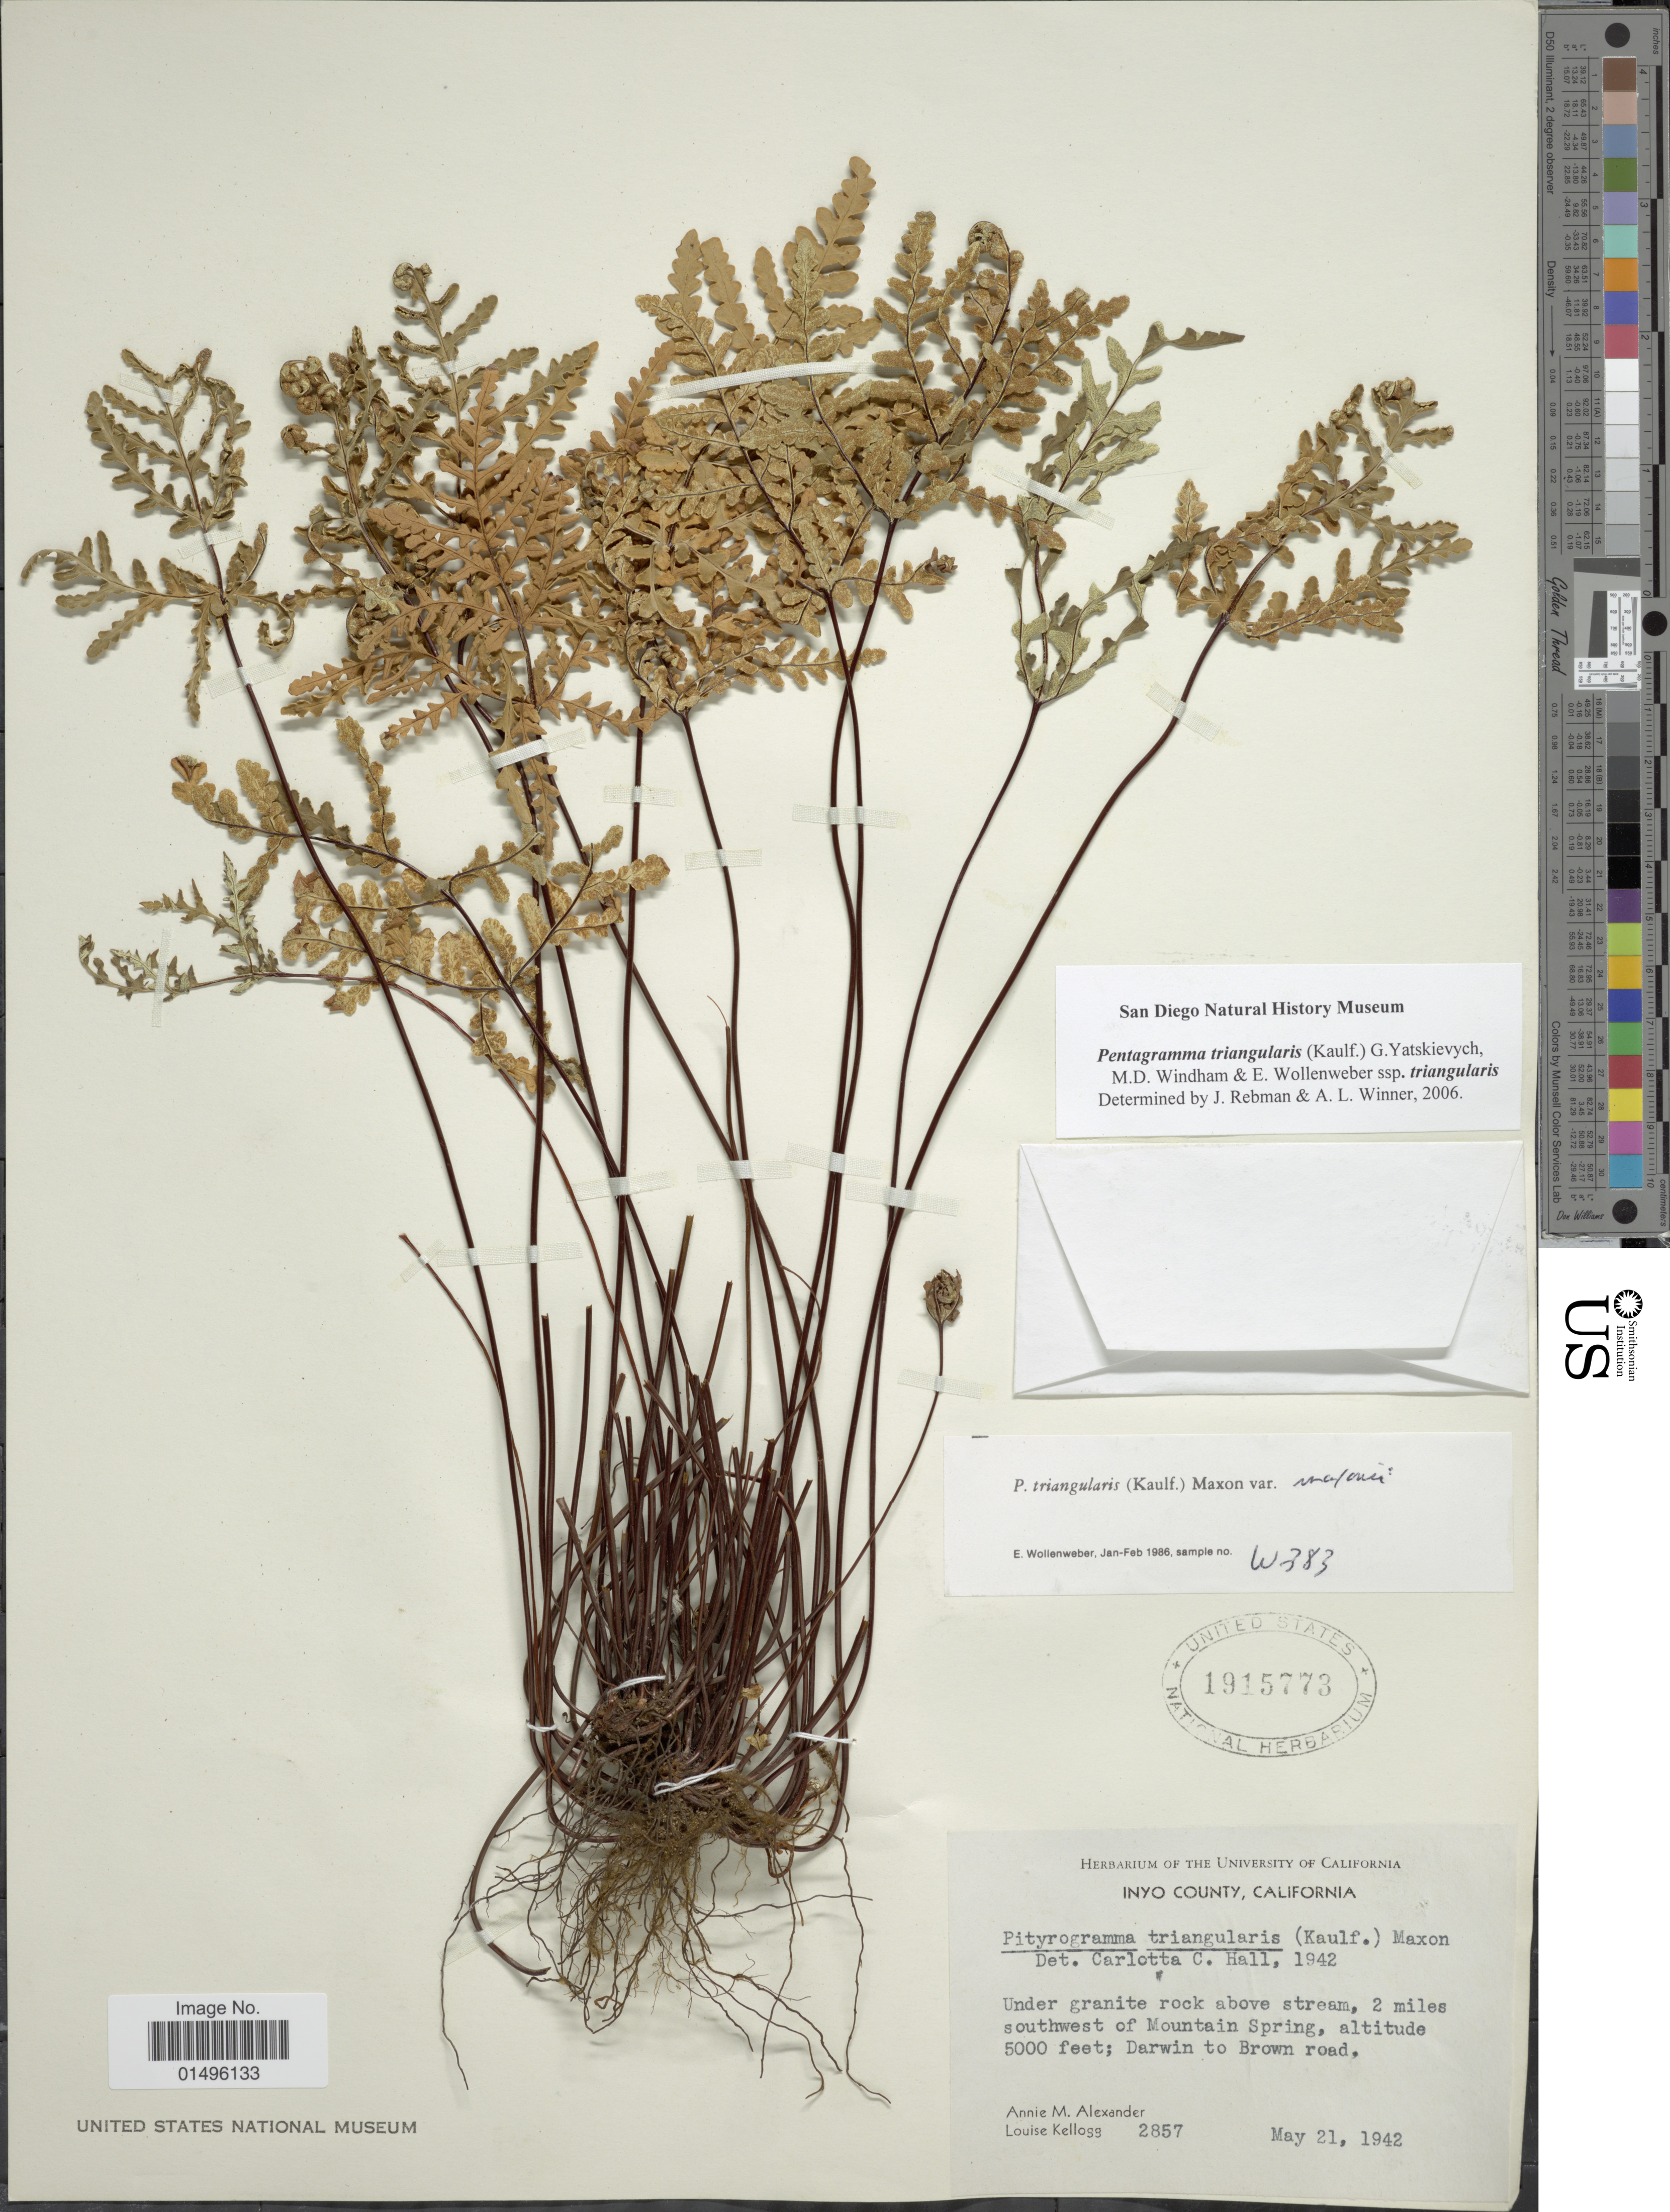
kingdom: Plantae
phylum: Tracheophyta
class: Polypodiopsida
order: Polypodiales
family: Pteridaceae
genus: Pentagramma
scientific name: Pentagramma triangularis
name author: (Kaulf.) Yatsk. et al.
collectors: A. M. Alexander & L. Kellogg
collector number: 2857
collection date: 1942-05-21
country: United States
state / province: California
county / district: Inyo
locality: California, Inyo County, 2 miles southwest of Mountain Spring. Darwin to Brown road.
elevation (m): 1524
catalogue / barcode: US 1915773